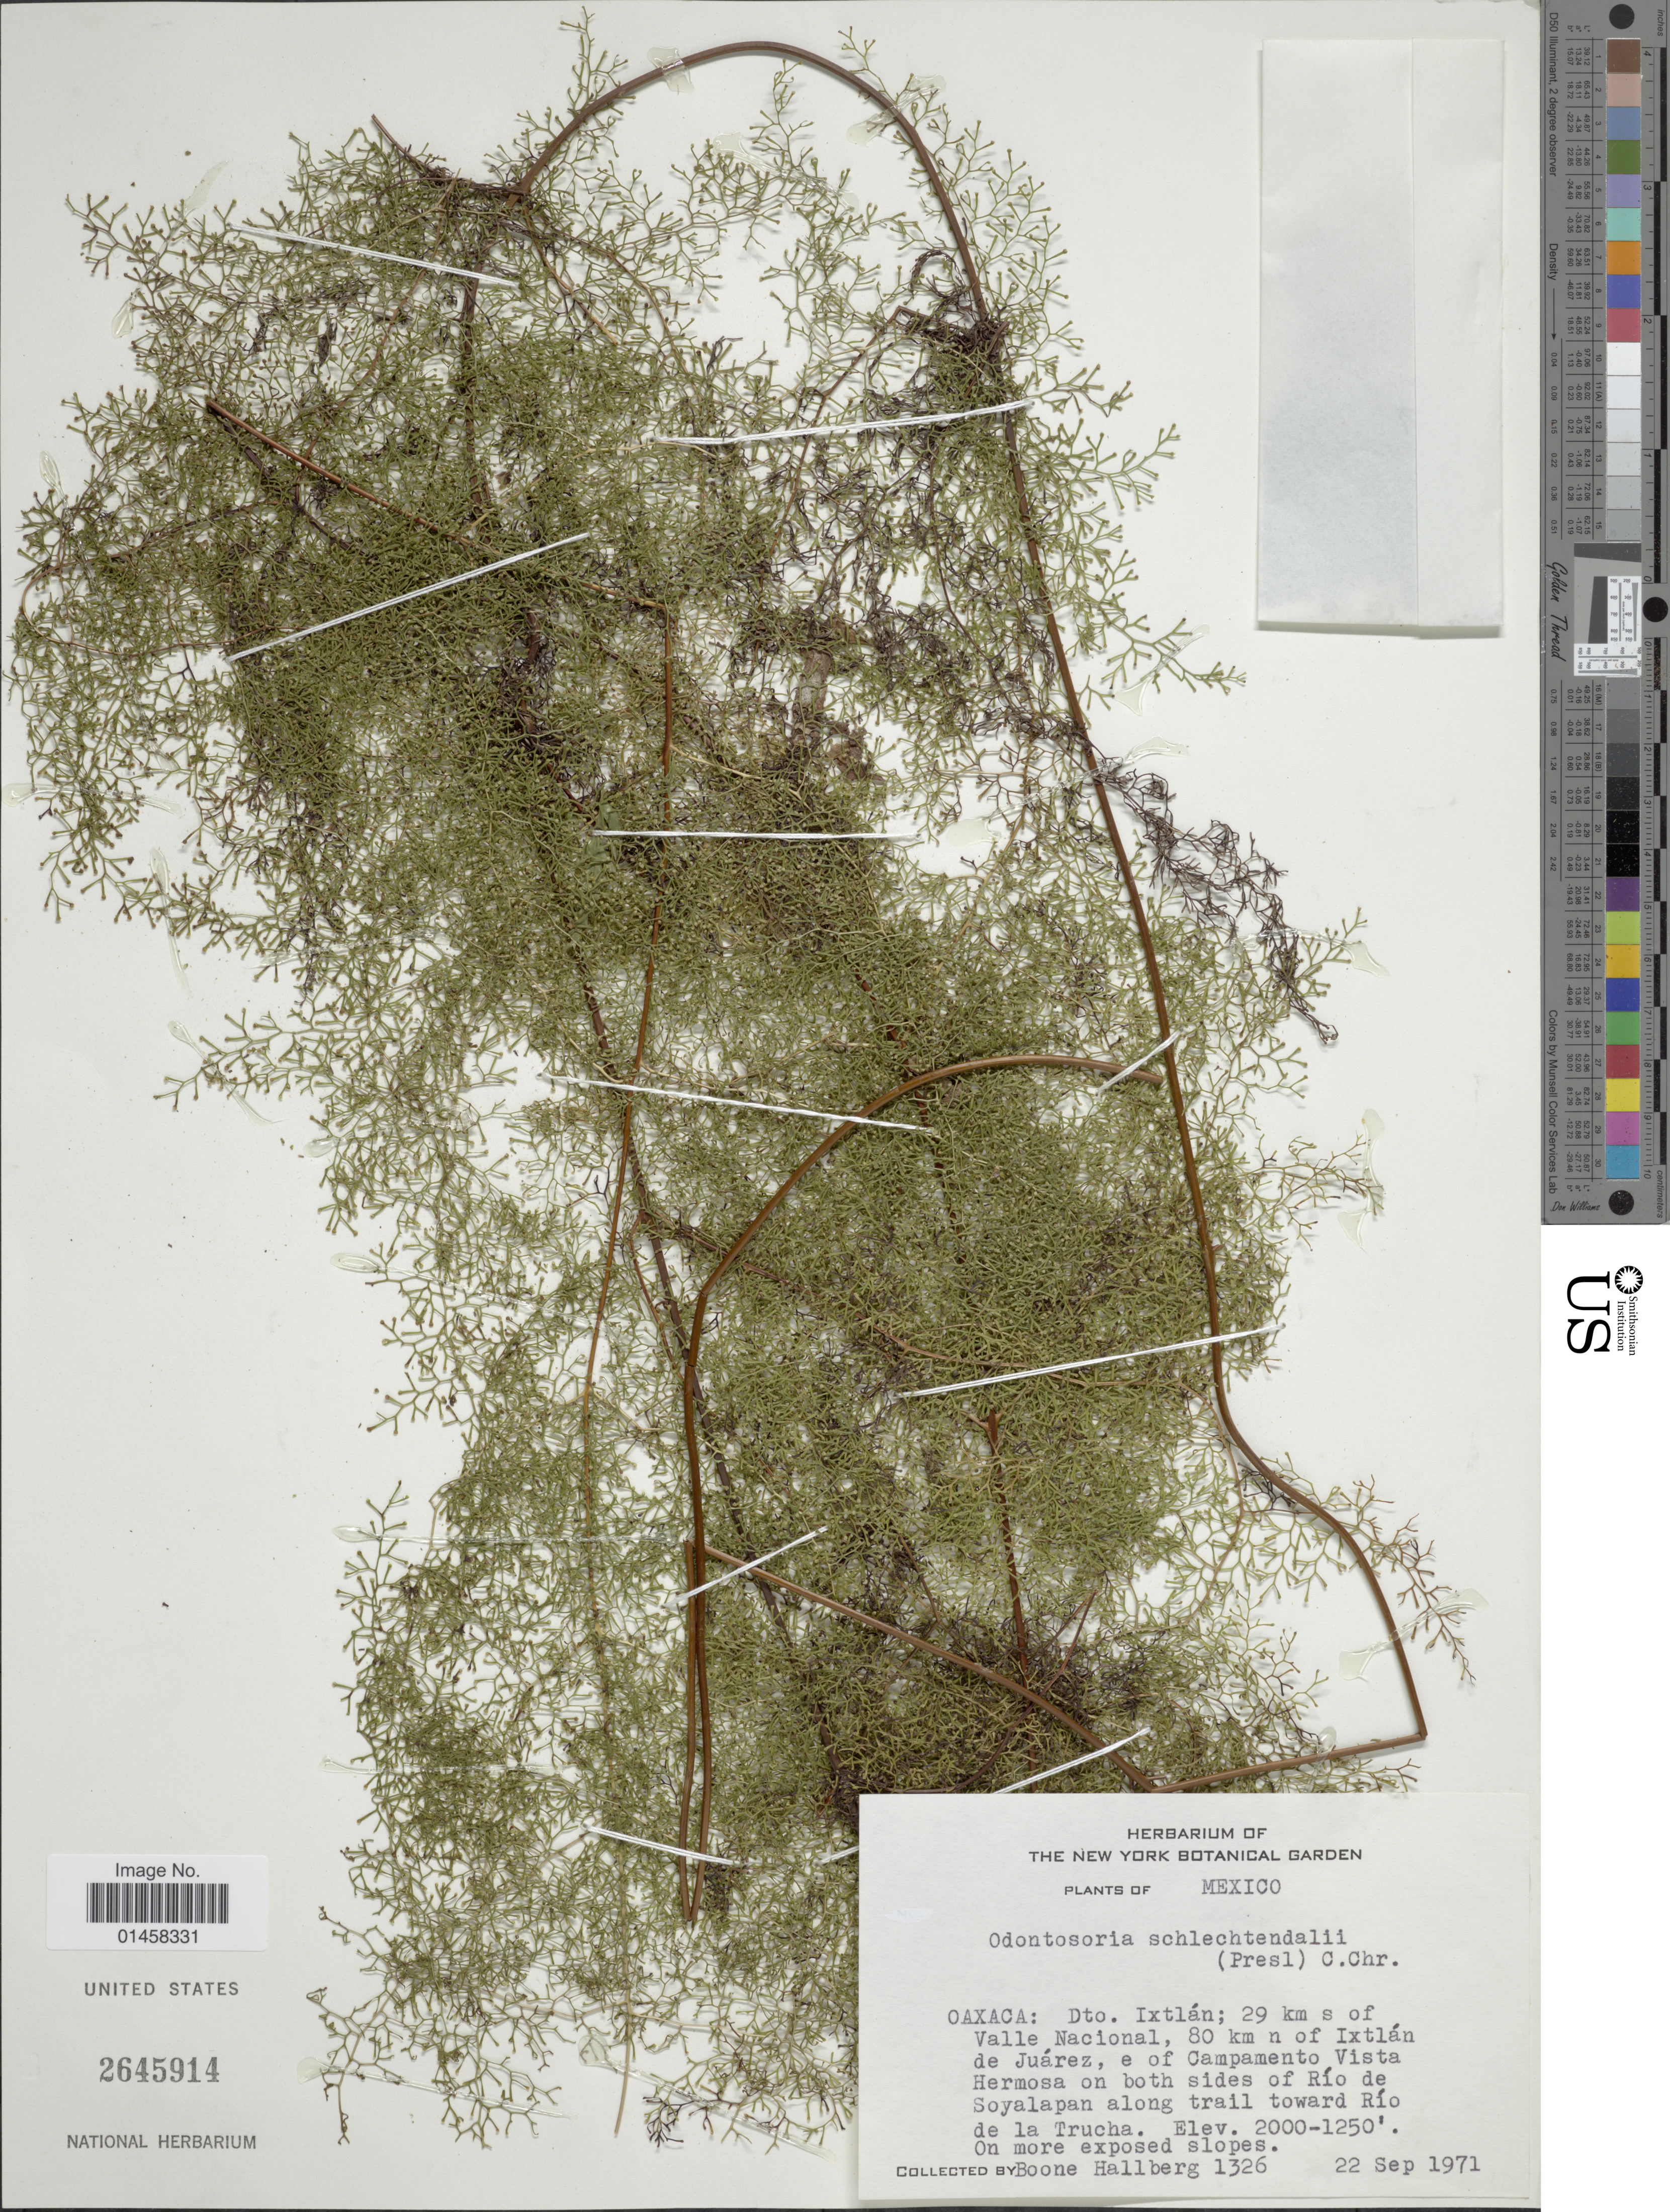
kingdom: Plantae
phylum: Tracheophyta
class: Polypodiopsida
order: Polypodiales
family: Lindsaeaceae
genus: Odontosoria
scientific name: Odontosoria schlechtendalii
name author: (C. Presl) C. Chr.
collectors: B. Hallberg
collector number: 1326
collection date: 1971-09-22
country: Mexico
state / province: Oaxaca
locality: Dto. Ixtlám : 29 km s of Valle Nacianal, 80 km n of Ixtlán de Juárez, e of Campamento Vista Hermosa on both sides of Río de Soyalapan along trail towards Río de la Truncha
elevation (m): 381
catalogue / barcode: US 2645914